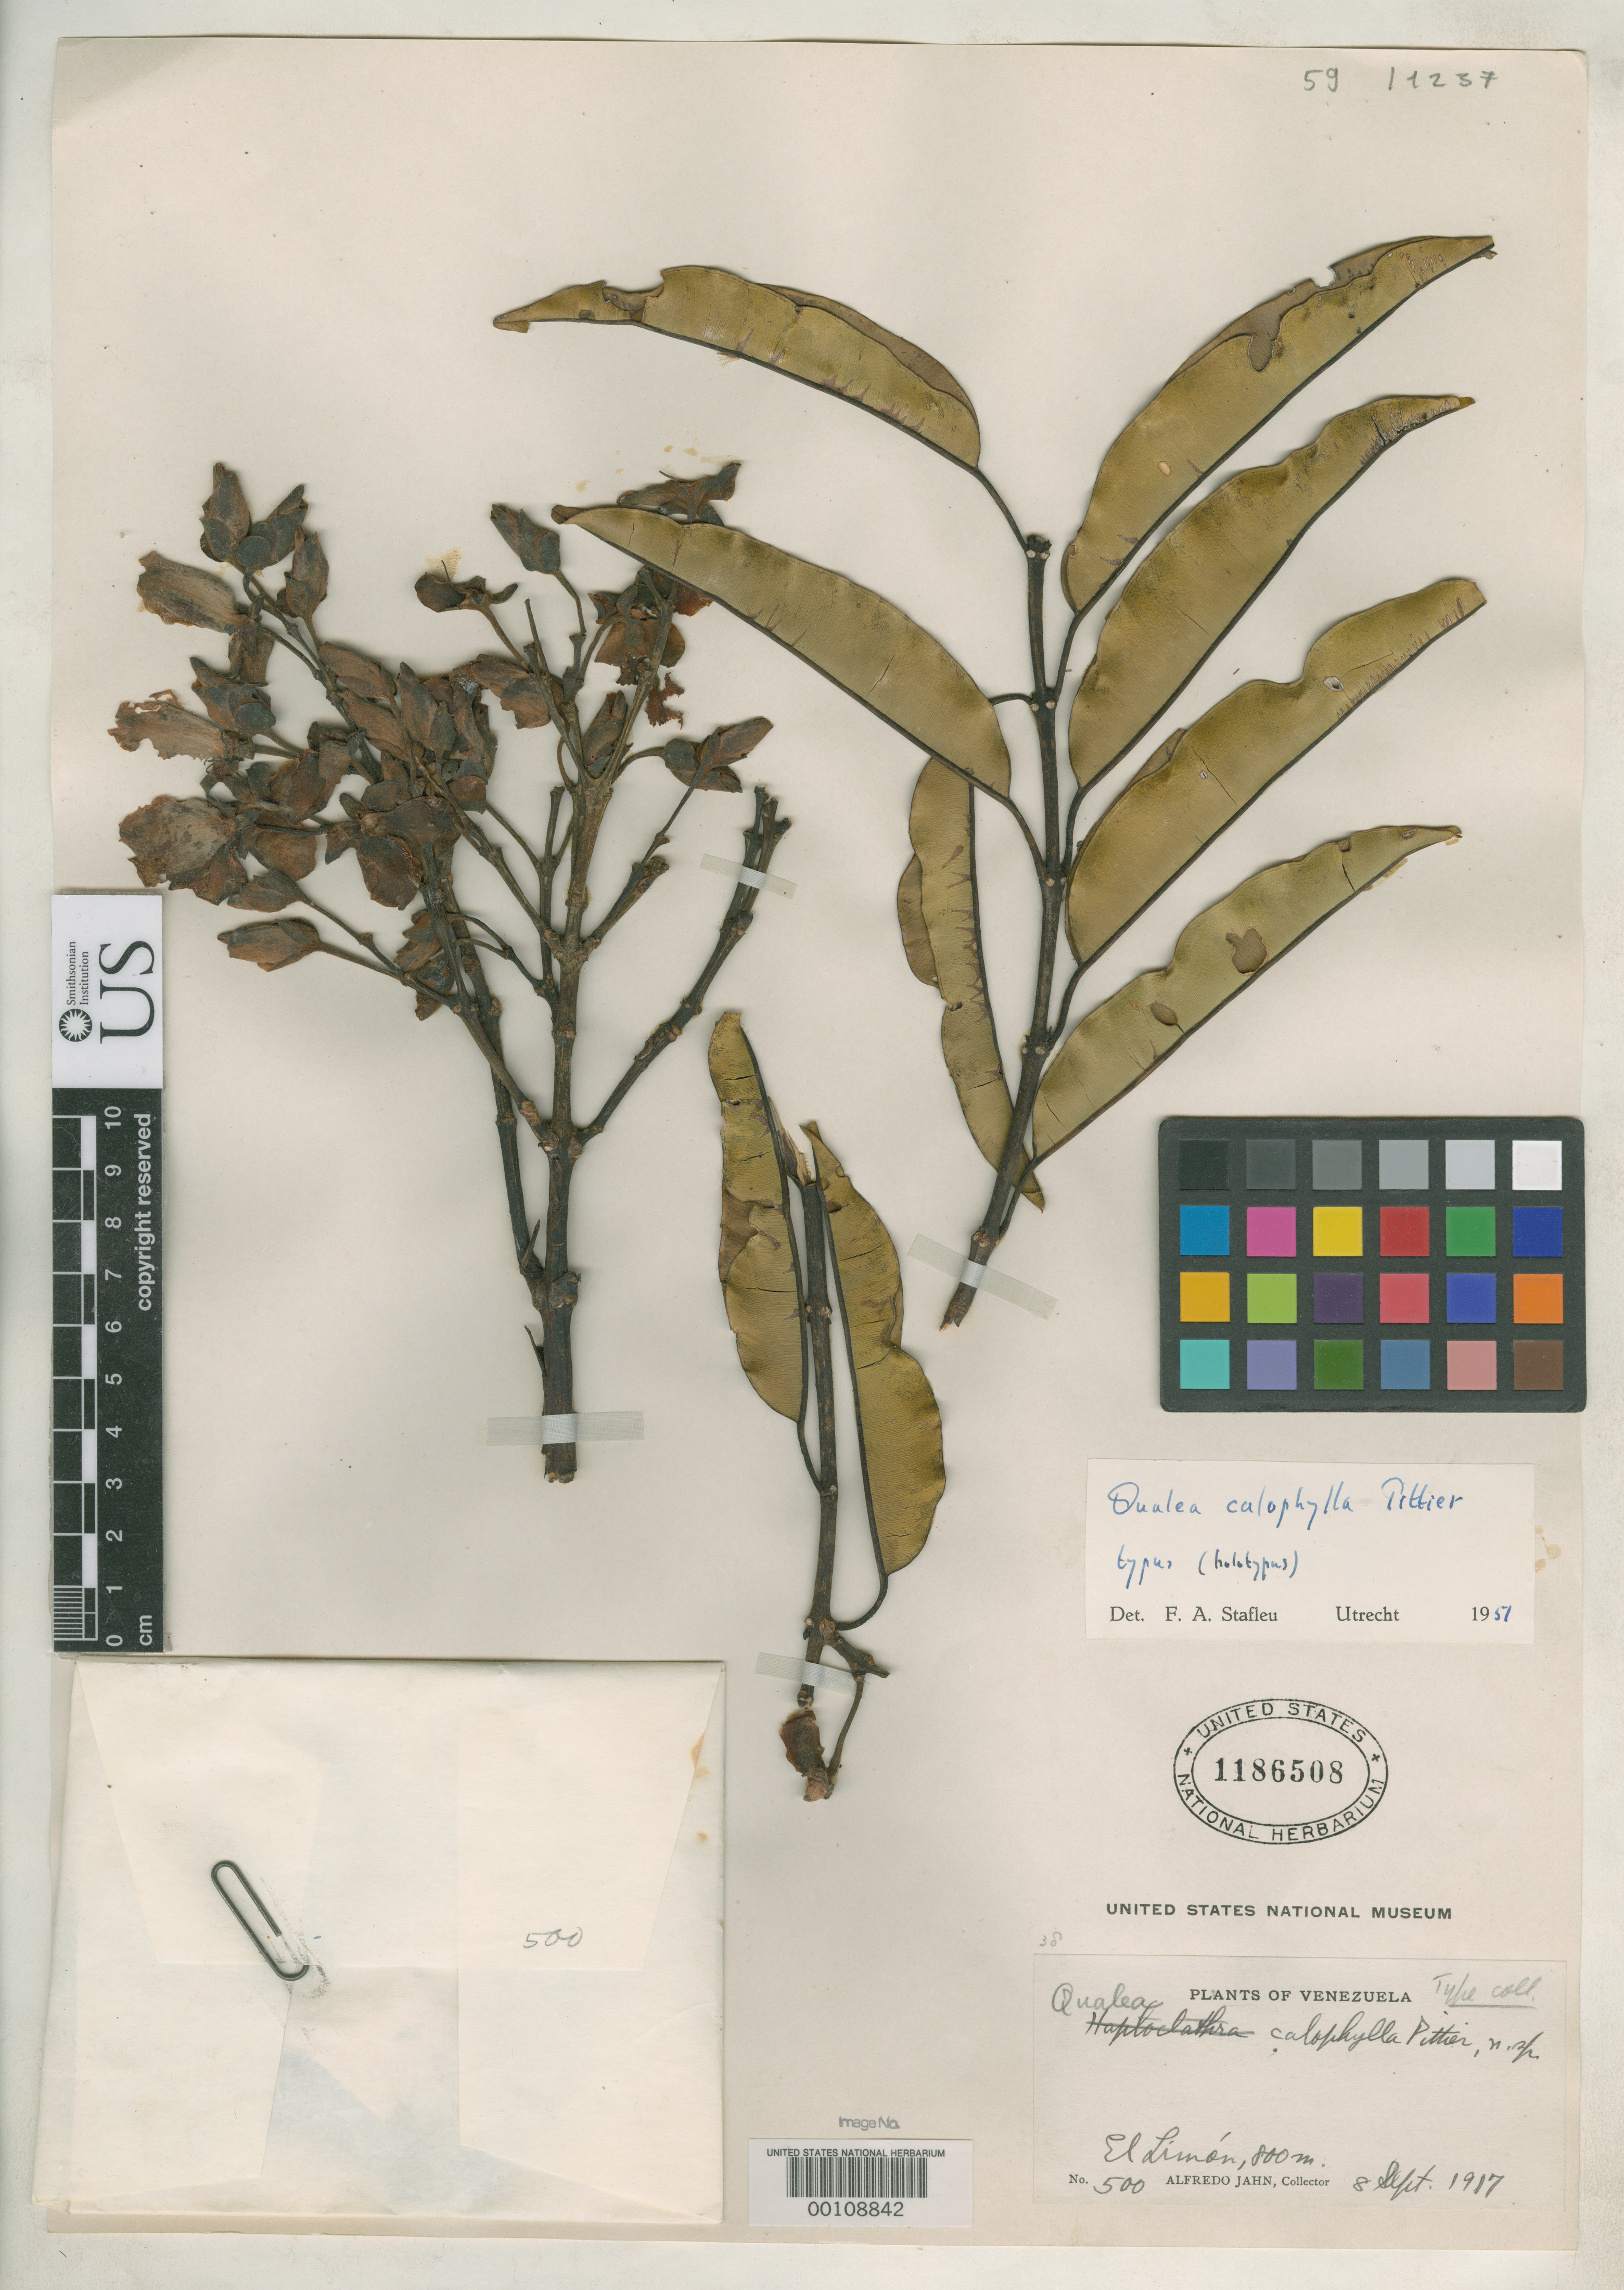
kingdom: Plantae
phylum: Tracheophyta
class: Magnoliopsida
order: Myrtales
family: Vochysiaceae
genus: Qualea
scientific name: Qualea calophylla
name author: Pittier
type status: Holotype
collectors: A. Jahn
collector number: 500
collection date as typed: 08 Sep 1917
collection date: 1917-09-08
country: Venezuela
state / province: Anzoategui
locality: El Limon.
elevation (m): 800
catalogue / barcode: US 1186508